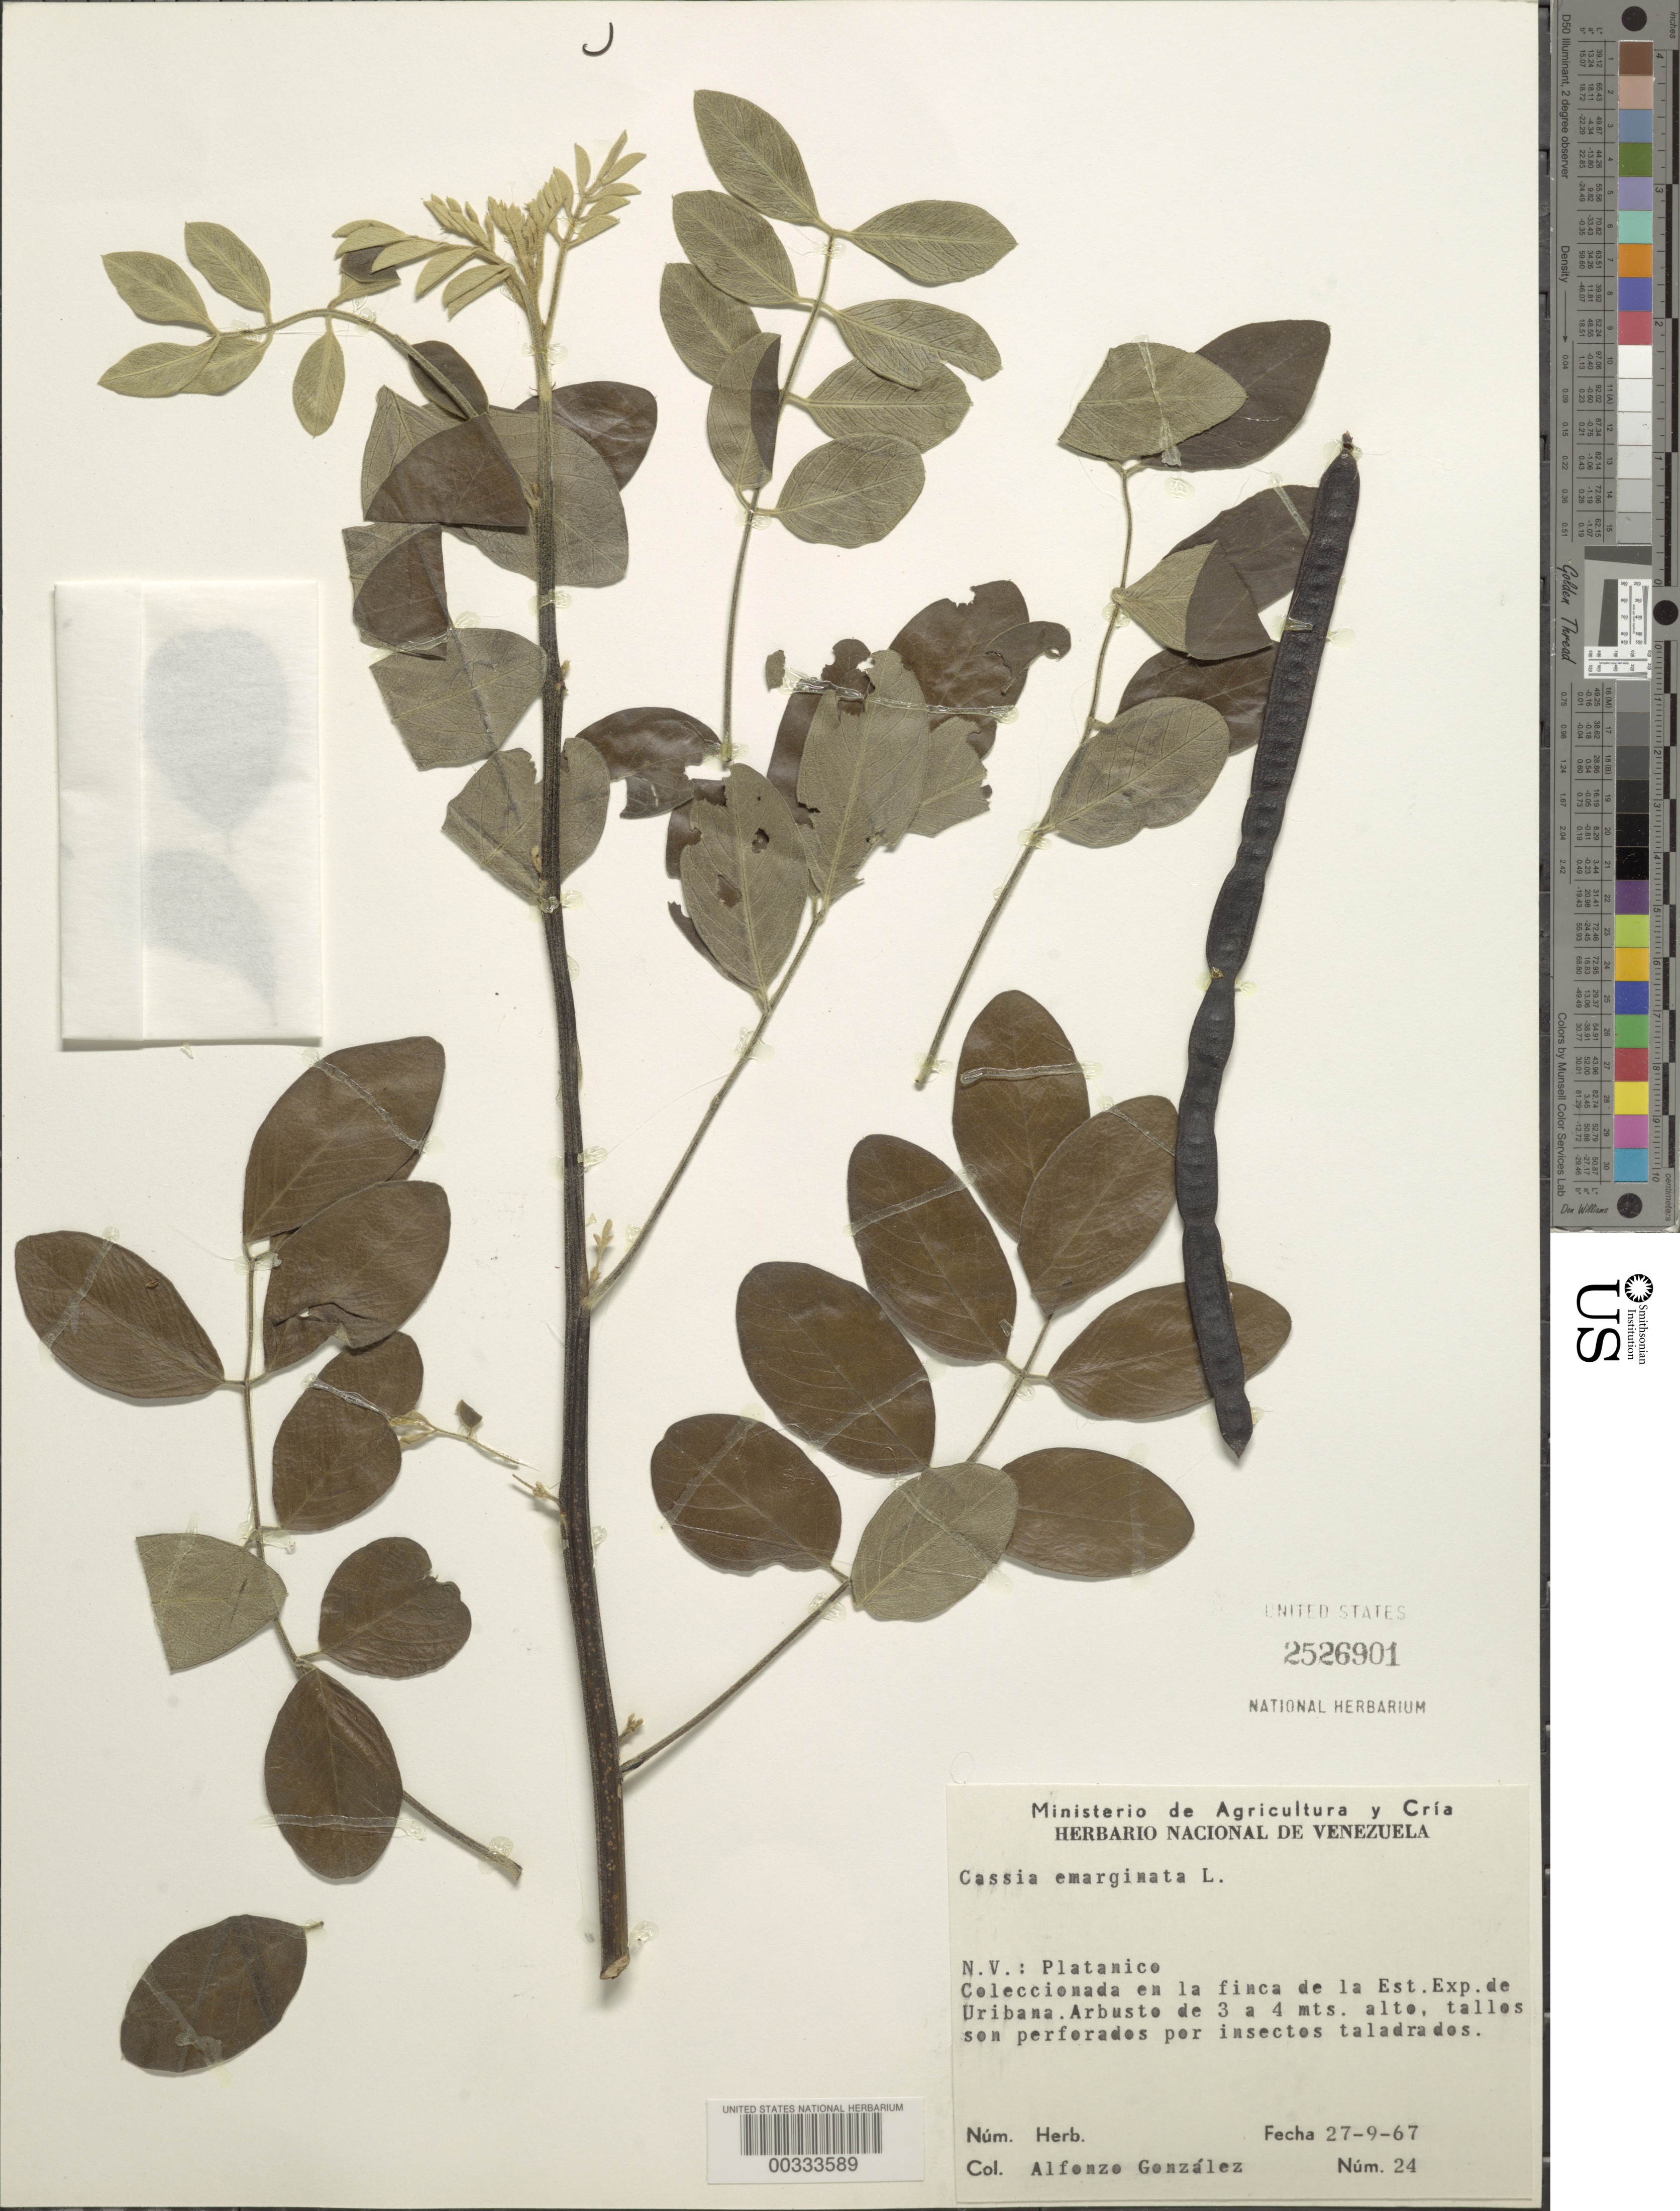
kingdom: Plantae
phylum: Tracheophyta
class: Magnoliopsida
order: Fabales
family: Fabaceae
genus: Senna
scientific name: Senna atomaria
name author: (L.) H.S. Irwin & Barneby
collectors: A. C. González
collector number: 24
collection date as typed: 27 Sep 1967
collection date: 1967-09-27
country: Venezuela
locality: Farm of the est. exp. de uribana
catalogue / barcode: US 2526901